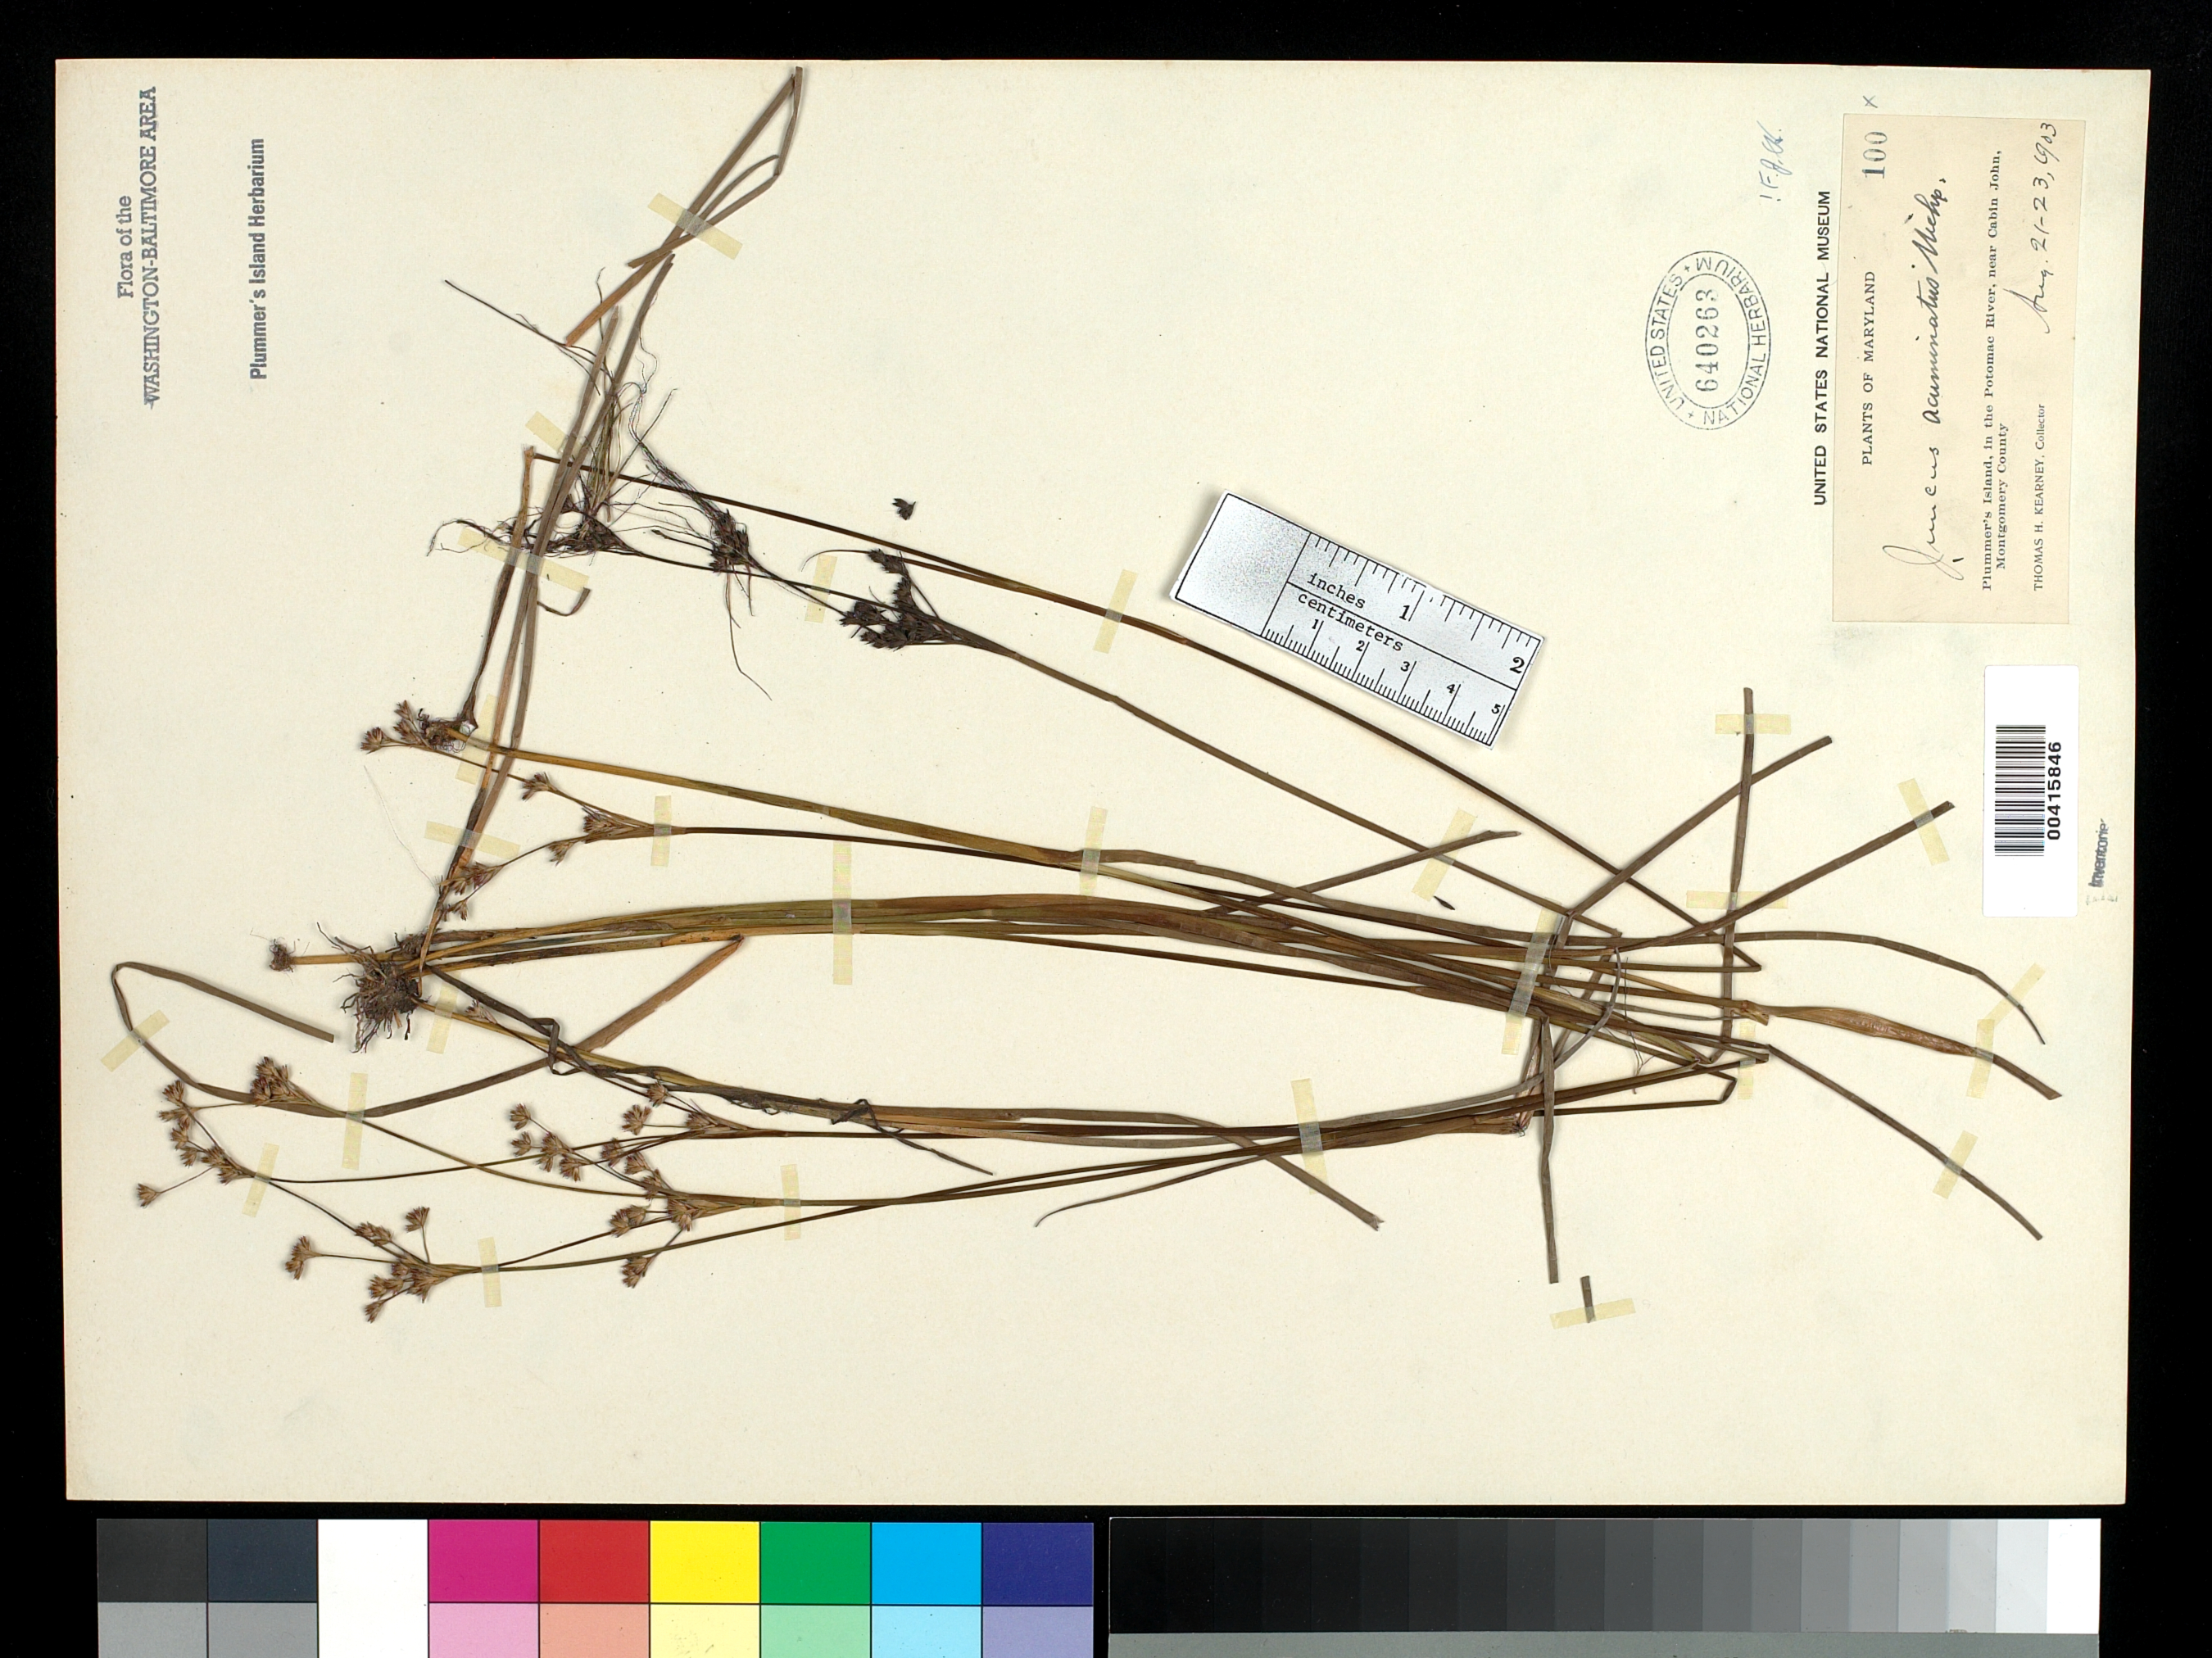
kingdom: Plantae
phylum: Tracheophyta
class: Liliopsida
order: Poales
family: Juncaceae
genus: Juncus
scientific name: Juncus acuminatus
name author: Michx.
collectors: T. H. Kearney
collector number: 100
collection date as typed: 21 Aug 1903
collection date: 1903-08-21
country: United States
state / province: Maryland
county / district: Montgomery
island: Plummers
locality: Plummer's Island C. & O. Canal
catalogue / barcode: US 640263